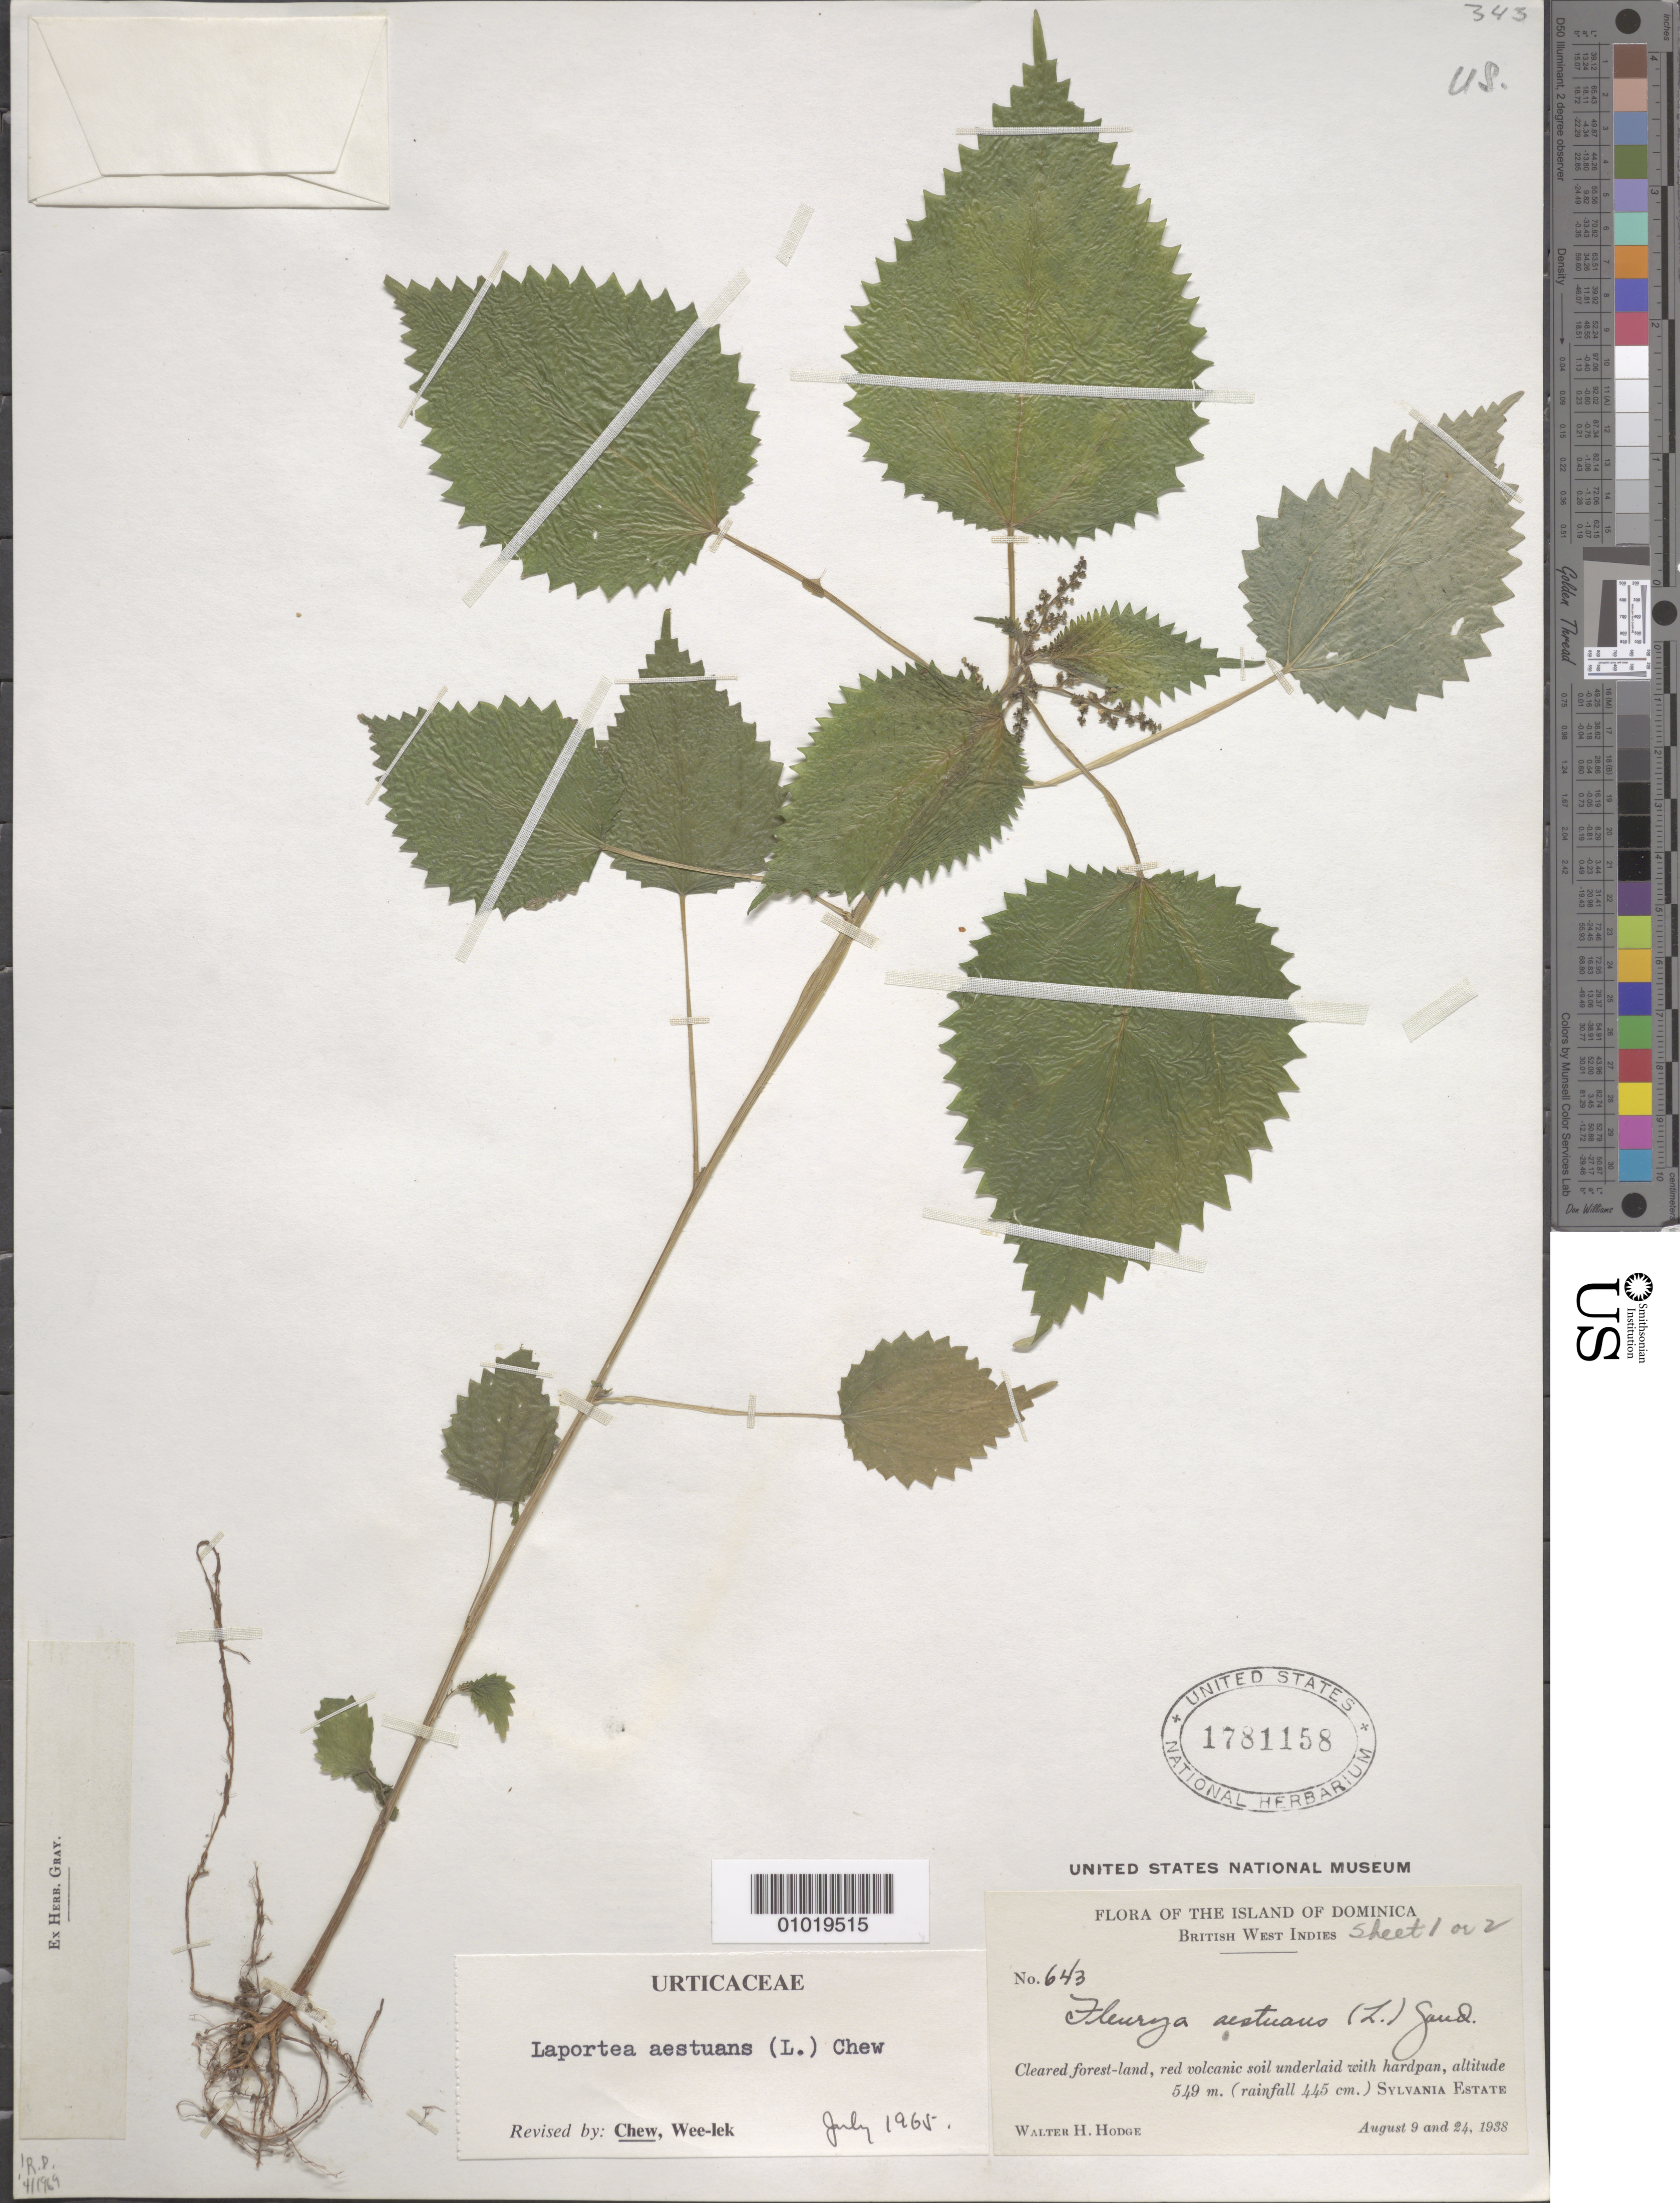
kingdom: Plantae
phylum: Tracheophyta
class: Magnoliopsida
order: Rosales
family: Urticaceae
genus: Laportea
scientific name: Laportea aestuans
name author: (L.) Chew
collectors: W. Hodge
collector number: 643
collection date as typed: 09 Aug 1938 and 24 Aug 1938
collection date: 1938-08-09,1938-08-24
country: Dominica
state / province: St. Paul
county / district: Sylvania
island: Dominica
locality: Cleared forest-land, red volcanic soil underlaid with hardpan. Sylvania Estate.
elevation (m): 549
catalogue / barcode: US 1781158